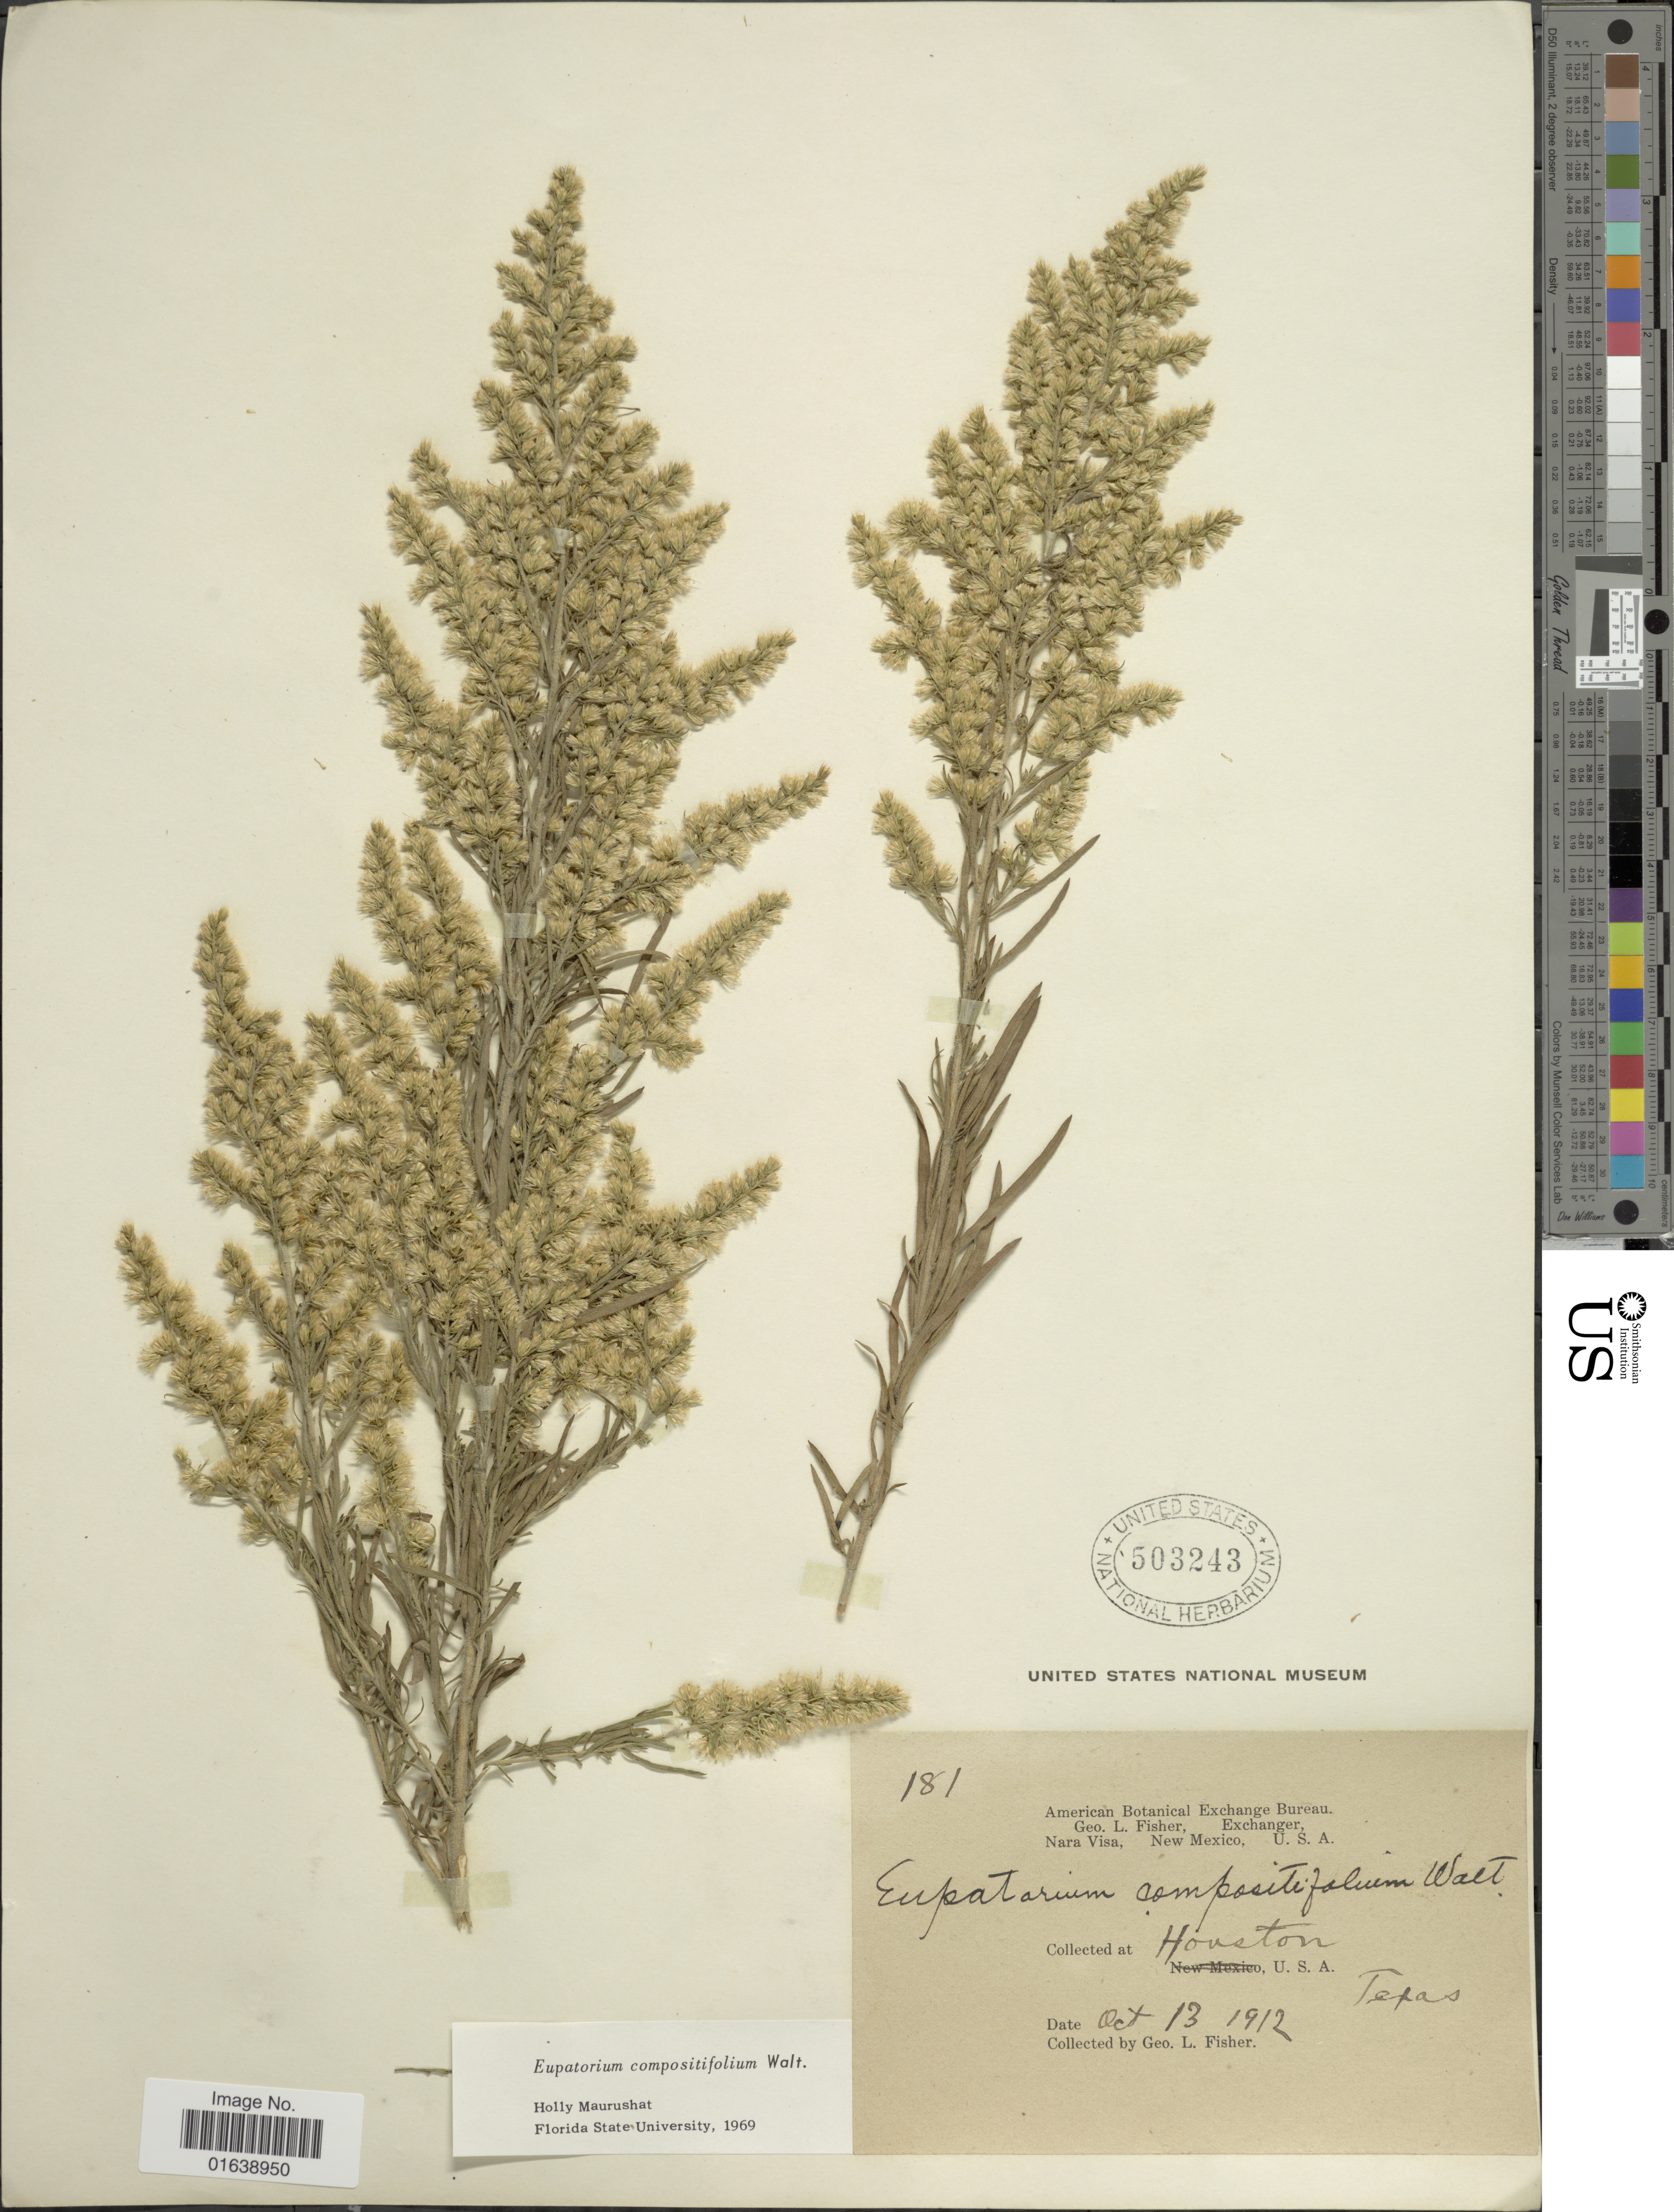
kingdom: Plantae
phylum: Tracheophyta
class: Magnoliopsida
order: Asterales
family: Asteraceae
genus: Eupatorium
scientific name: Eupatorium compositifolium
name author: Walter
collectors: G. L. Fisher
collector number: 181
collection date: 1912-10-13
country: United States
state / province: Texas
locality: Houston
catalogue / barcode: US 503243